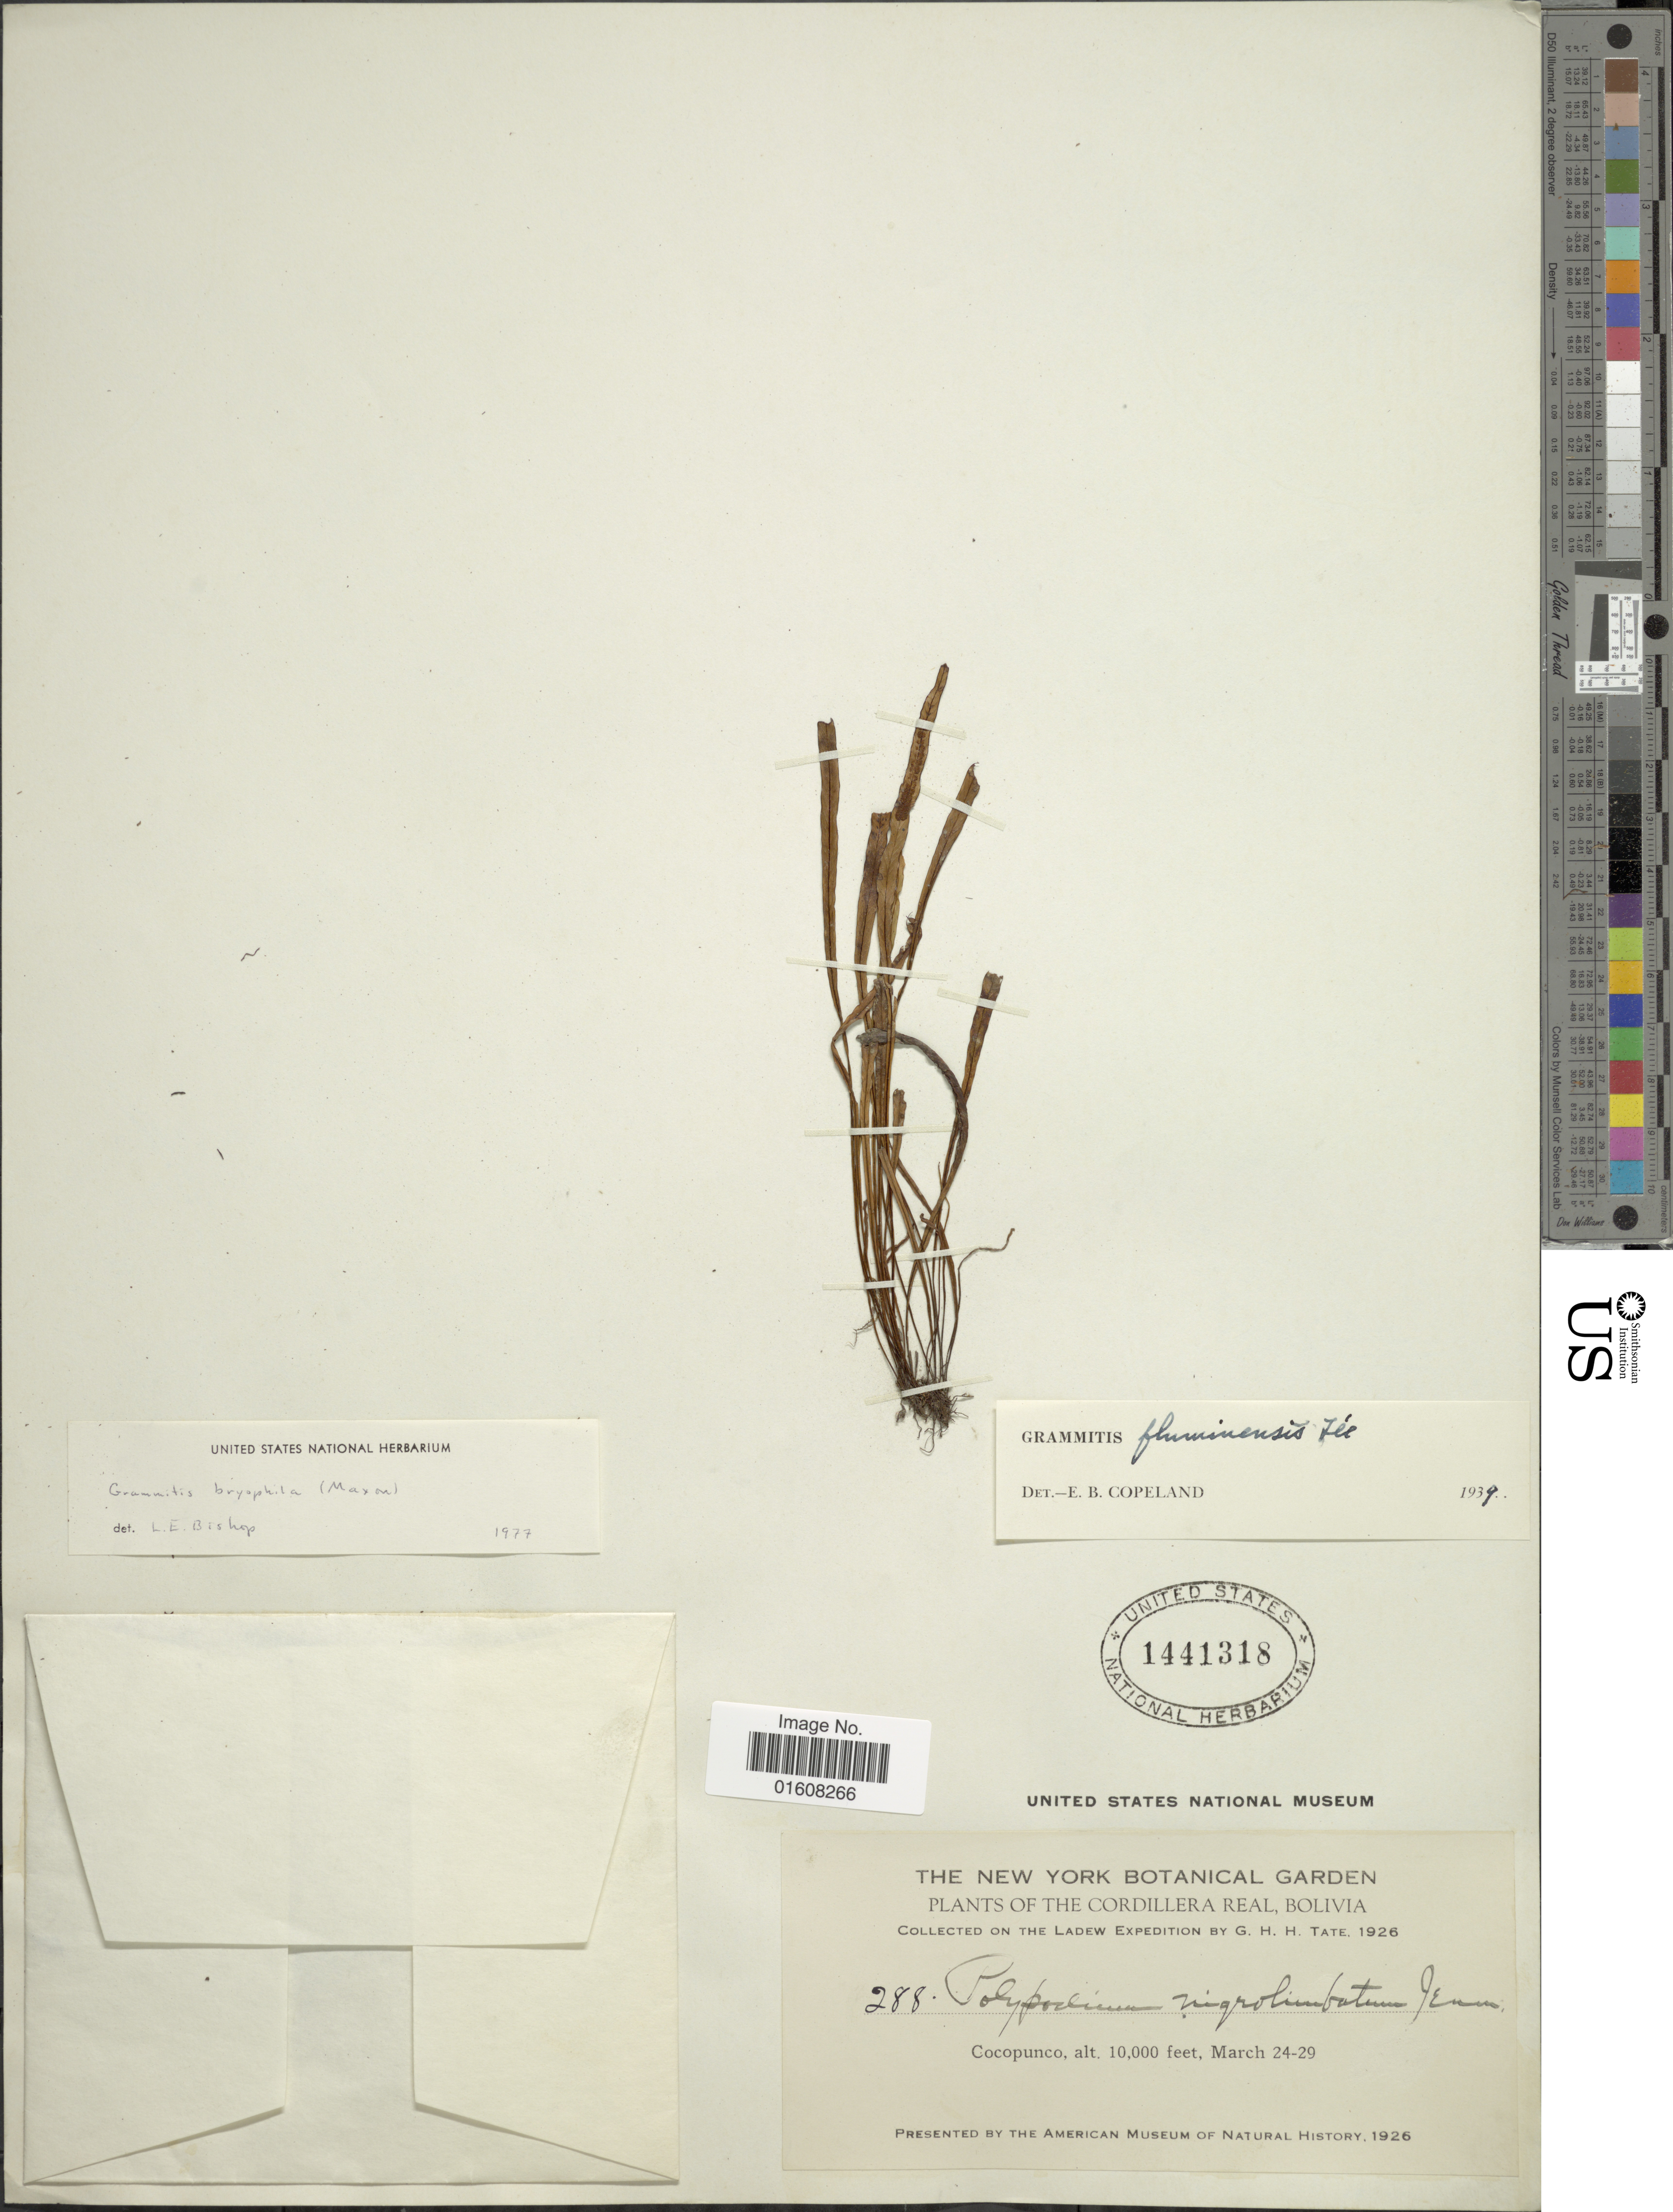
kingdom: Plantae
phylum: Tracheophyta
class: Polypodiopsida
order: Polypodiales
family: Polypodiaceae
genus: Grammitis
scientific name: Grammitis bryophila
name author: (Maxon) Seymour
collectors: G. H. H.Tate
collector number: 288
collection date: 1926-03-24/1926-03-29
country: Bolivia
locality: Cordillera Real. Cocopunco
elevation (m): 3048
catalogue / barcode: US 1441318